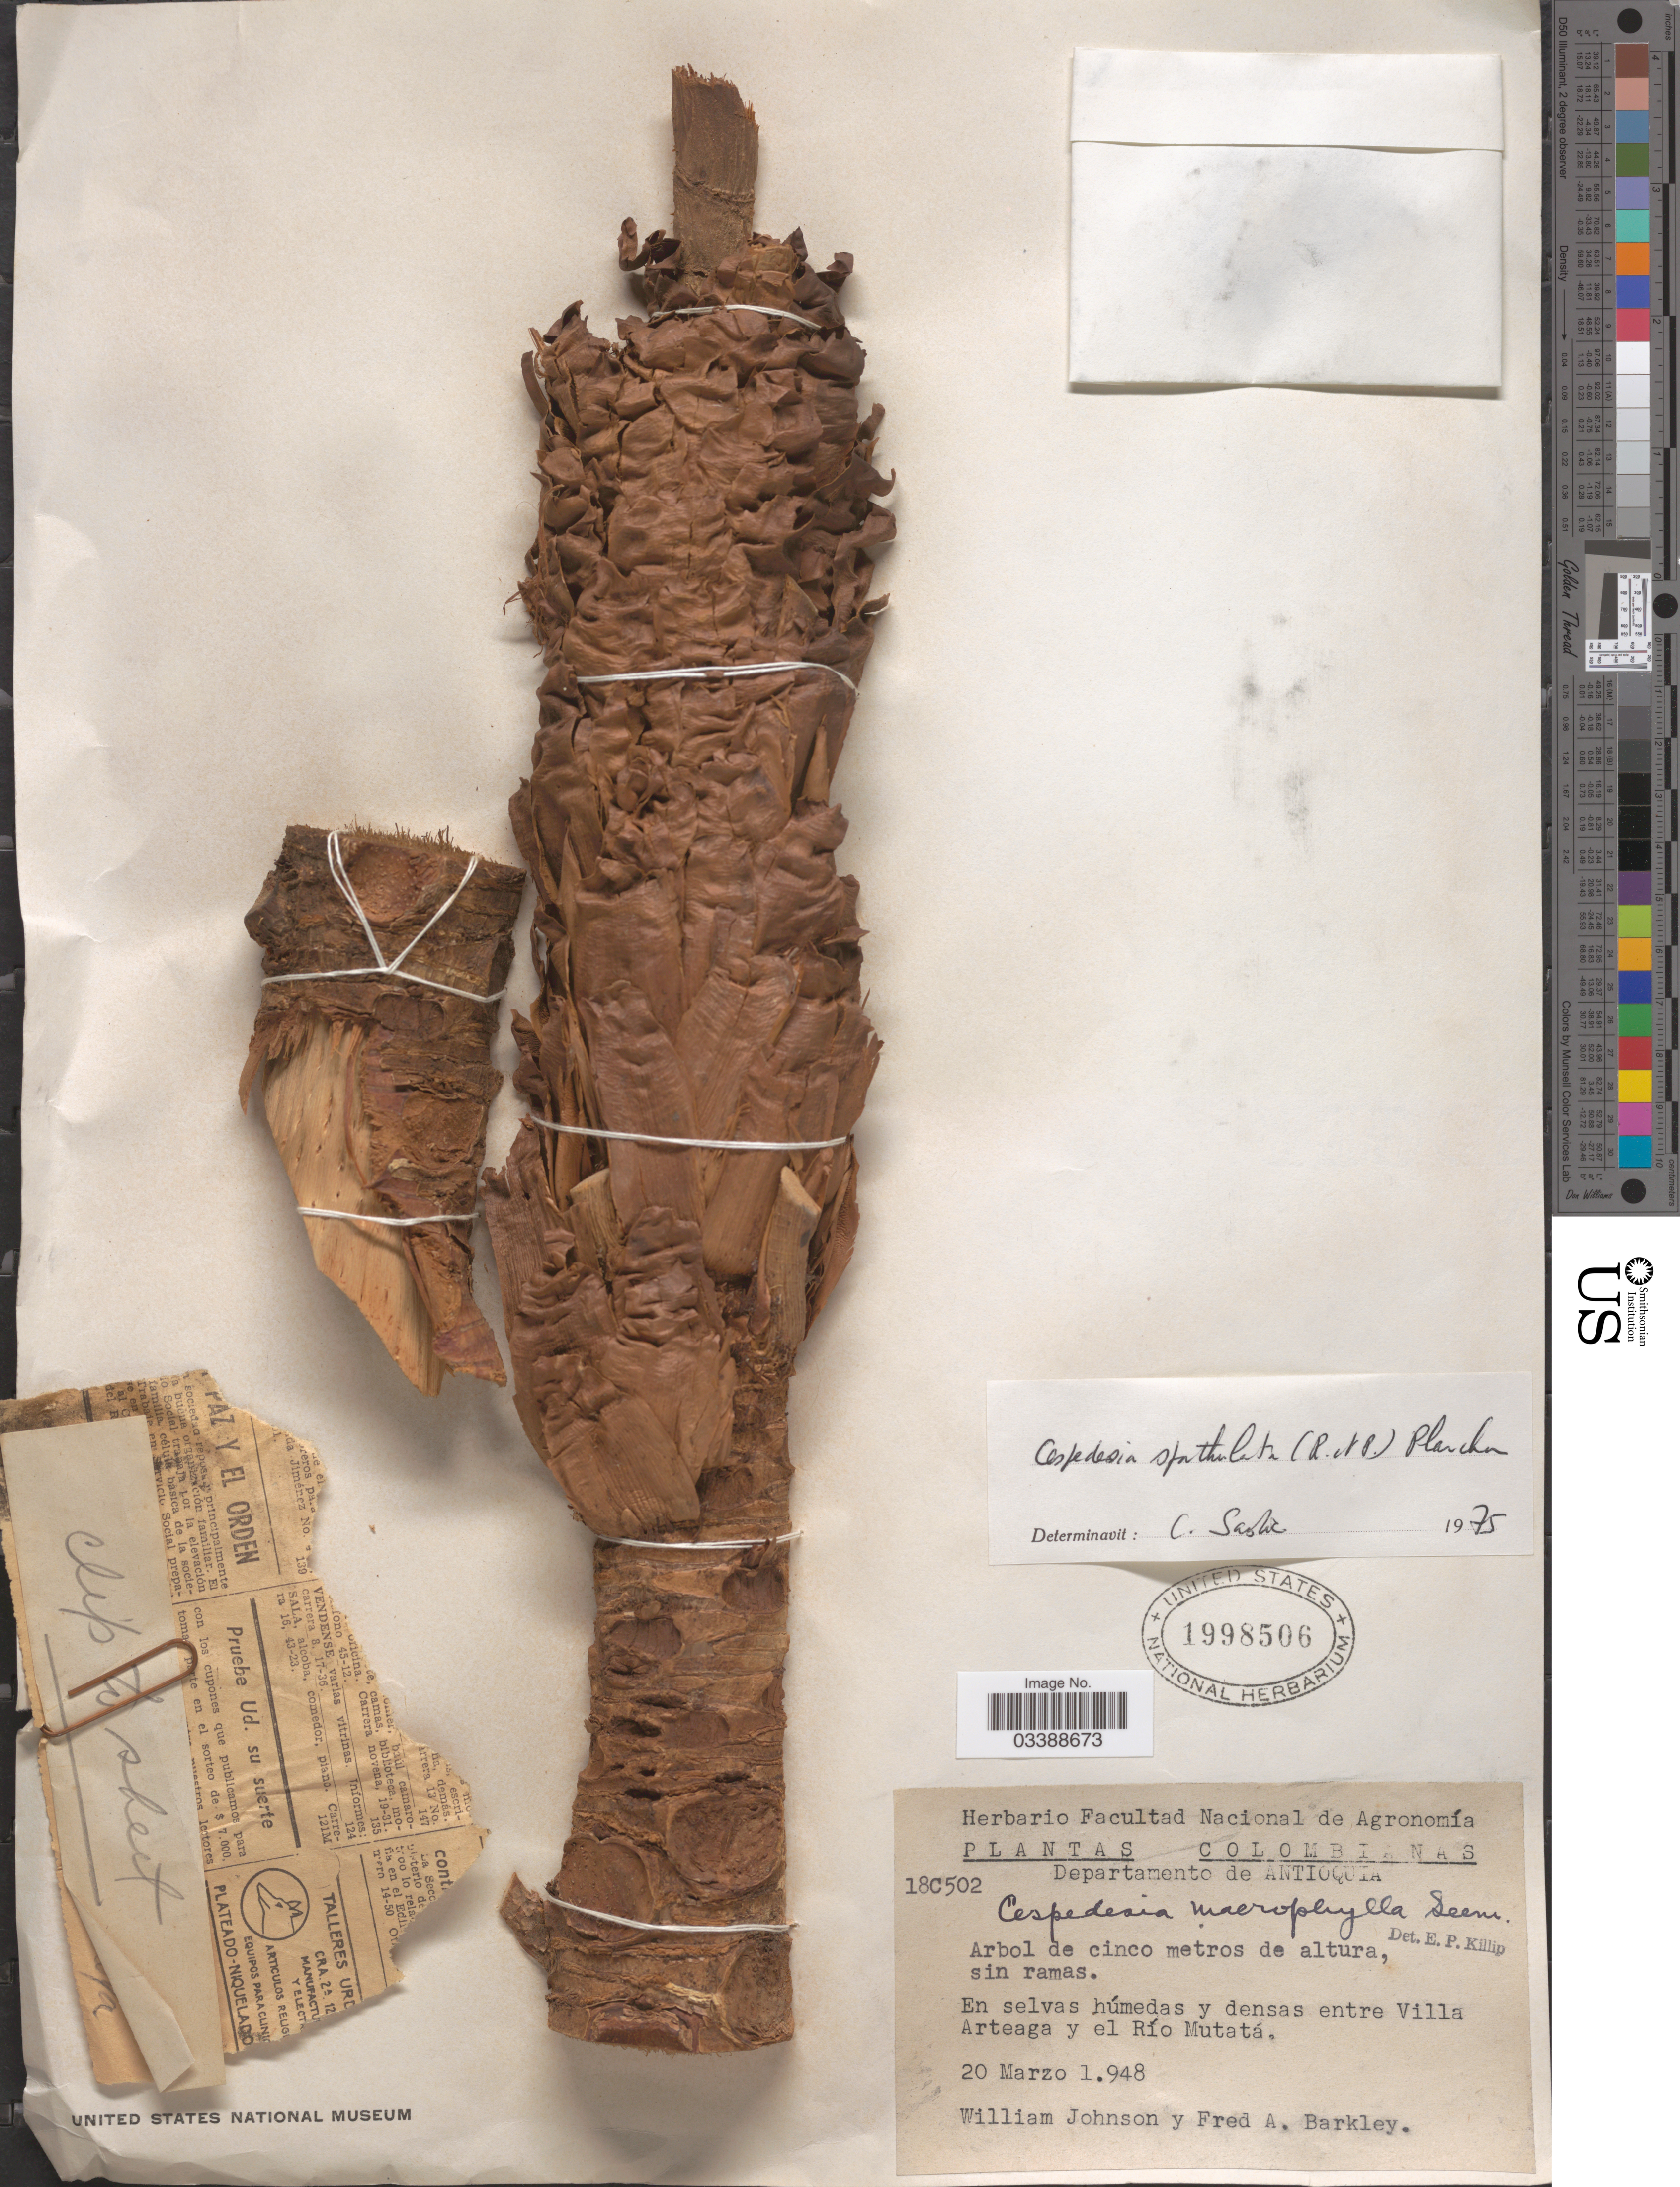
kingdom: Plantae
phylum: Tracheophyta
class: Magnoliopsida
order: Malpighiales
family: Ochnaceae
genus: Cespedesia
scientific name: Cespedesia spathulata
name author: (Ruiz & Pav.) Planch.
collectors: W. M. Johnson & F. A. Barkley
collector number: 18C502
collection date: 1948-03-20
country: Colombia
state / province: Antioquia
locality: En selvas húmedas y densas entre Villa Arteaga y el Río Mutatá.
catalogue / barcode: US 1998506